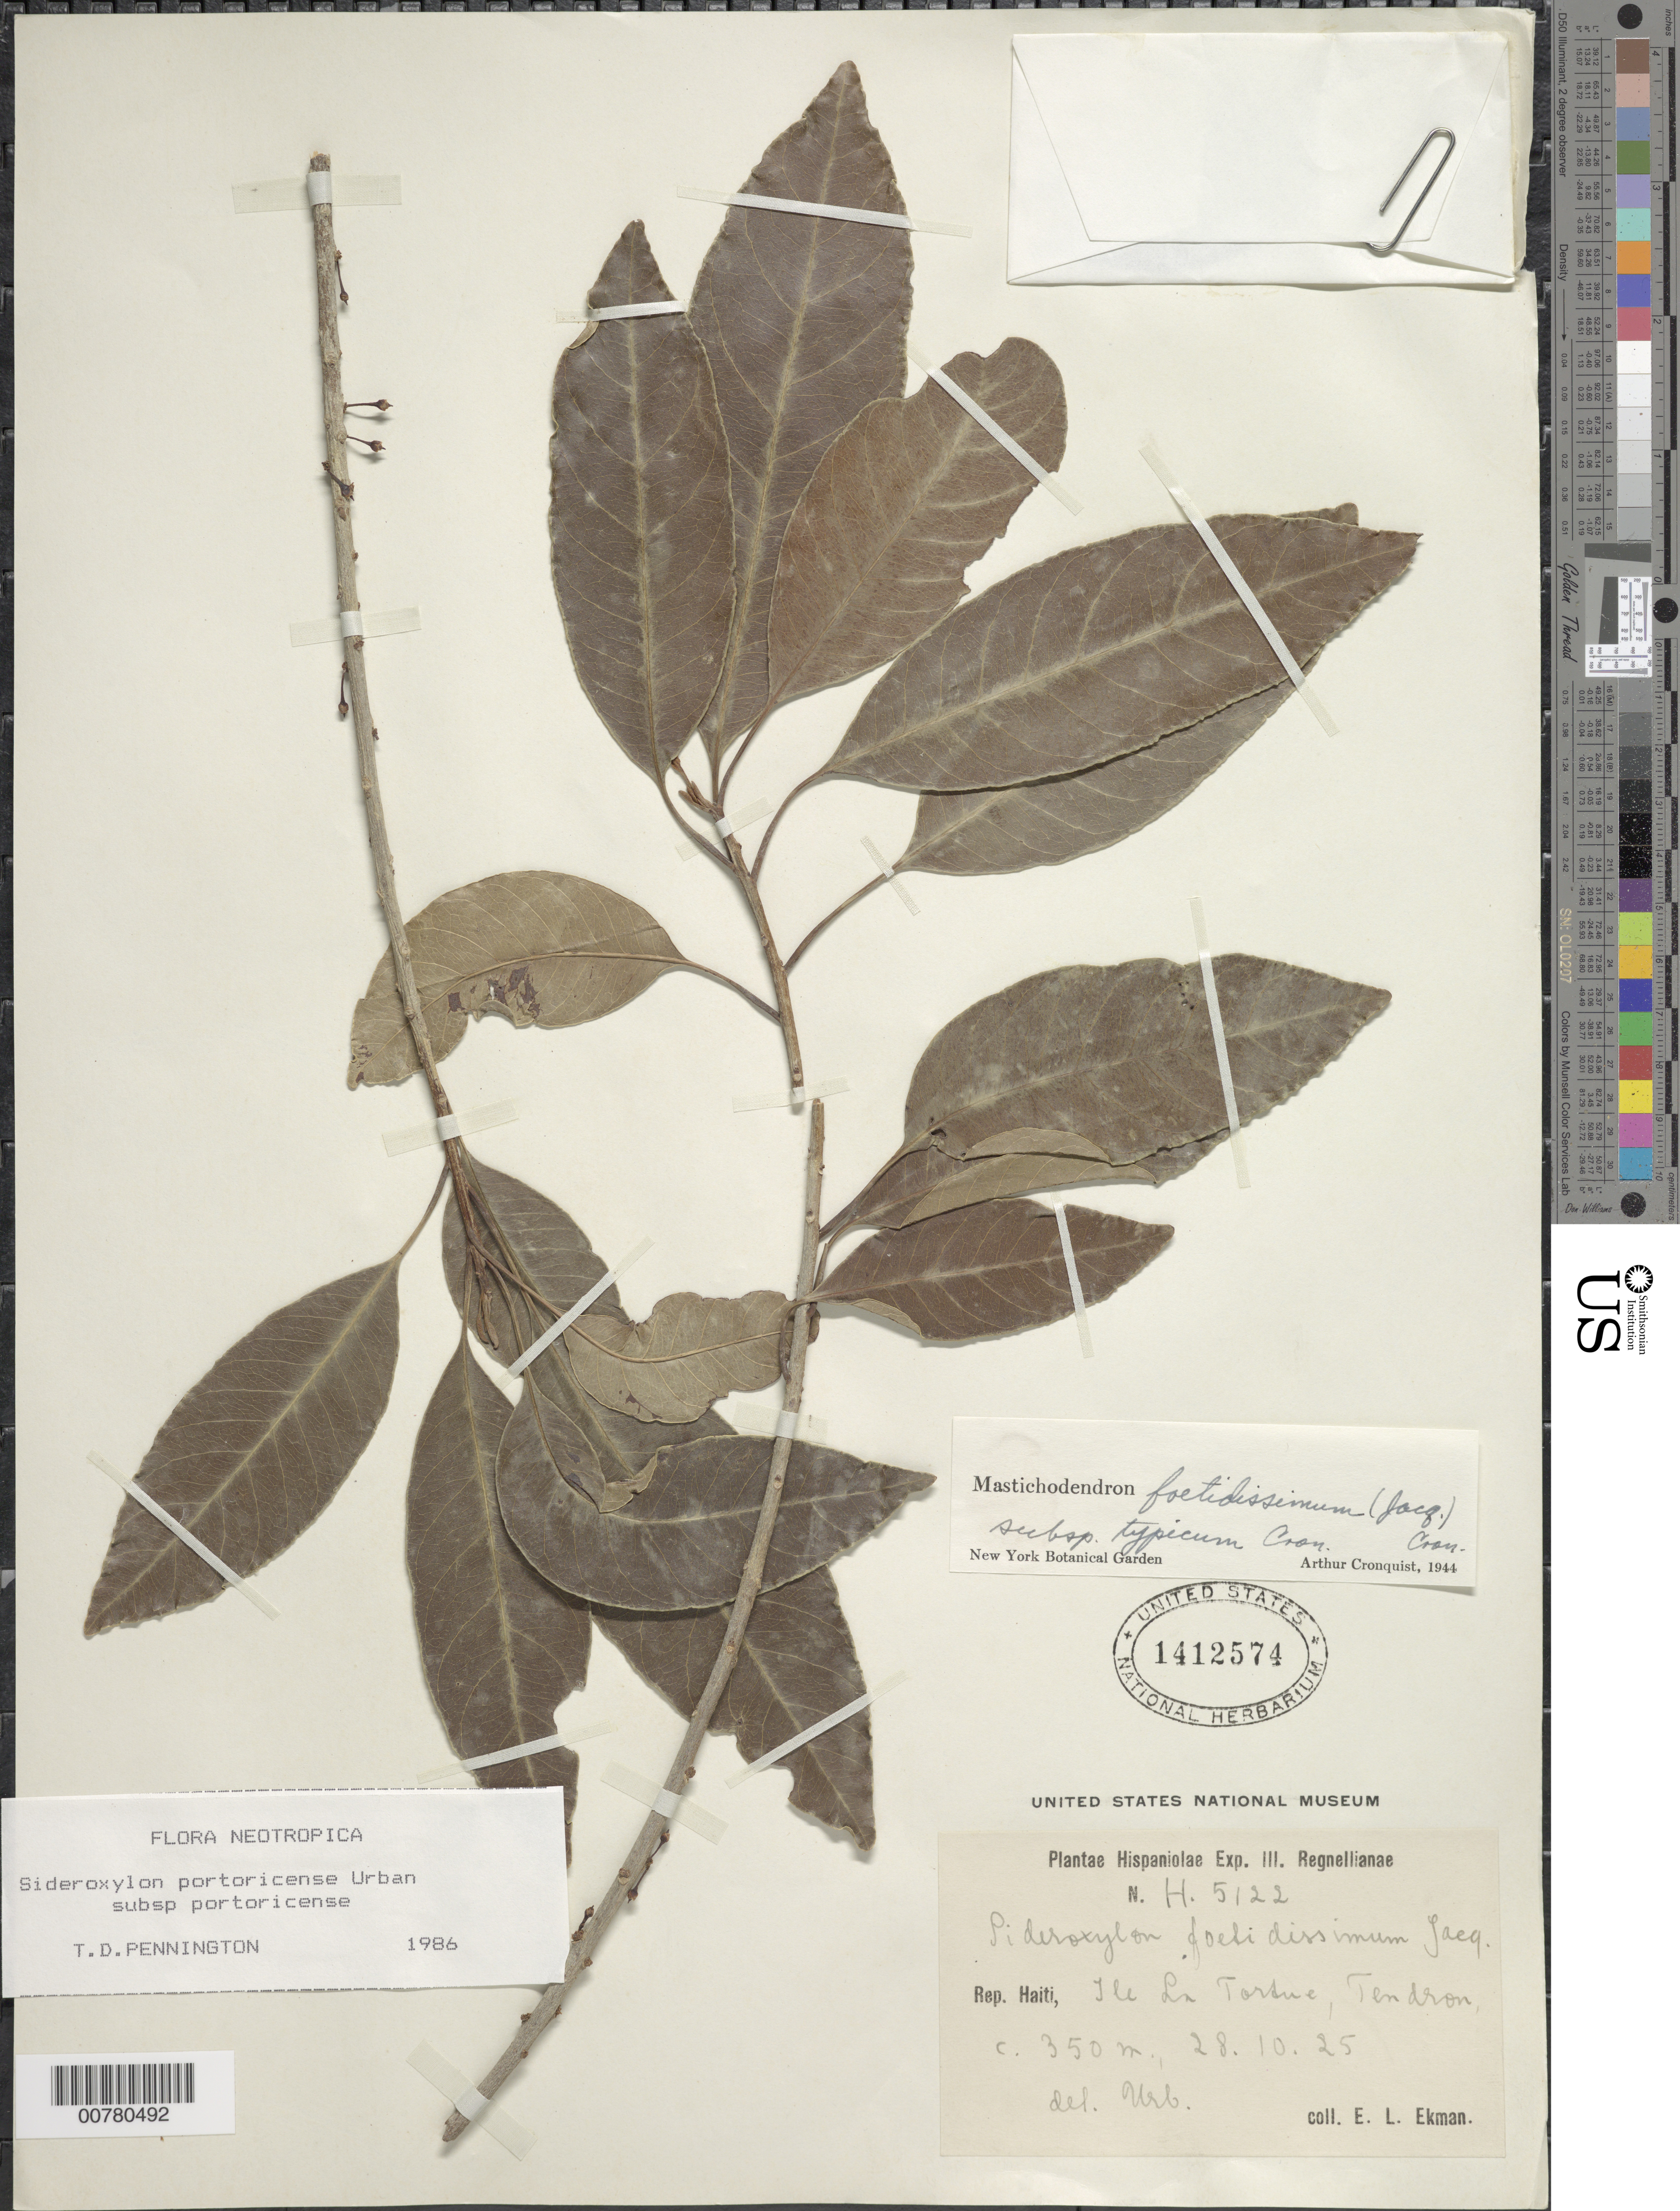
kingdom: Plantae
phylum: Tracheophyta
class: Magnoliopsida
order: Ericales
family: Sapotaceae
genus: Sideroxylon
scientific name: Sideroxylon portoricense subsp. portoricense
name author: Urb.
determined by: Pennington, T. D., (K)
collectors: E. L. Ekman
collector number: H 5122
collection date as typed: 28 Oct 1925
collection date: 1925-10-28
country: Haiti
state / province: Nord-Óuest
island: Île de la Tortue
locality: Ile La Tortue, Tendron.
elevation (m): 350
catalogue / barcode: US 1412574